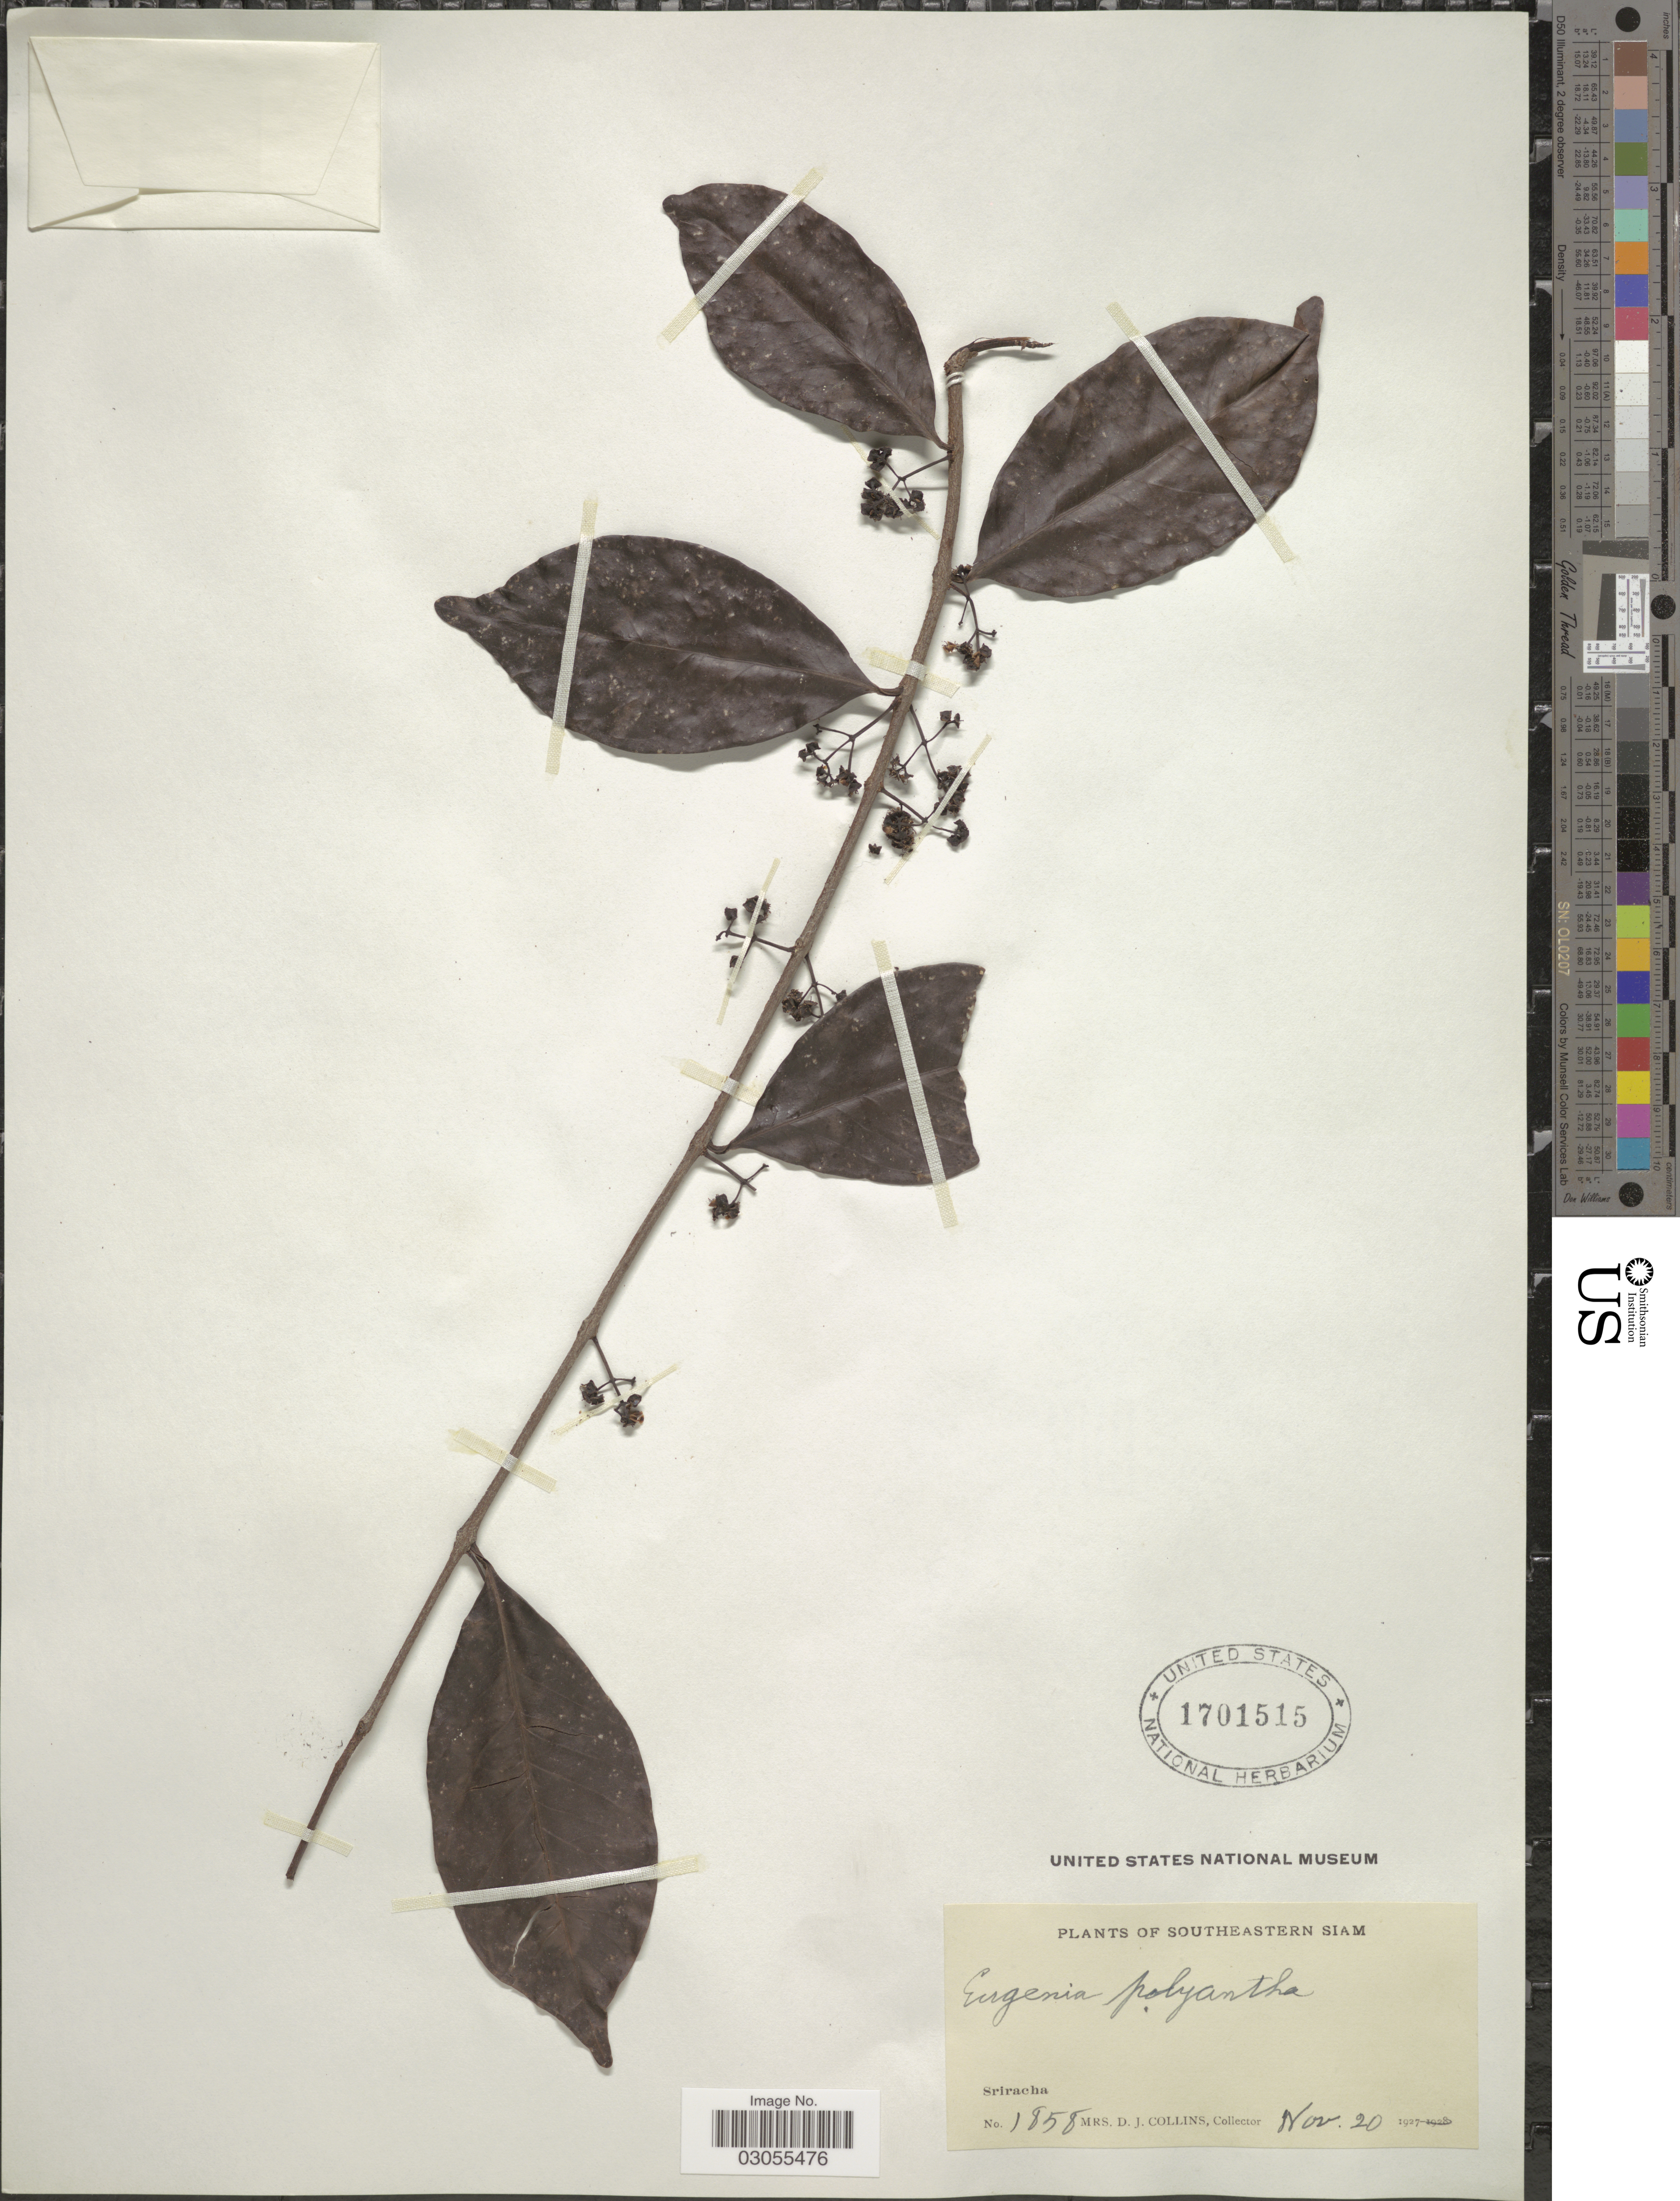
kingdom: Plantae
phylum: Tracheophyta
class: Magnoliopsida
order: Myrtales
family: Myrtaceae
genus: Syzygium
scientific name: Syzygium polyanthum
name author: (Wight) Walp.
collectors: Mrs. D. J. Collins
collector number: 1858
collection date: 1927-11-20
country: Thailand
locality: Southeastern Siam. Sriracha.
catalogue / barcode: US 1701515